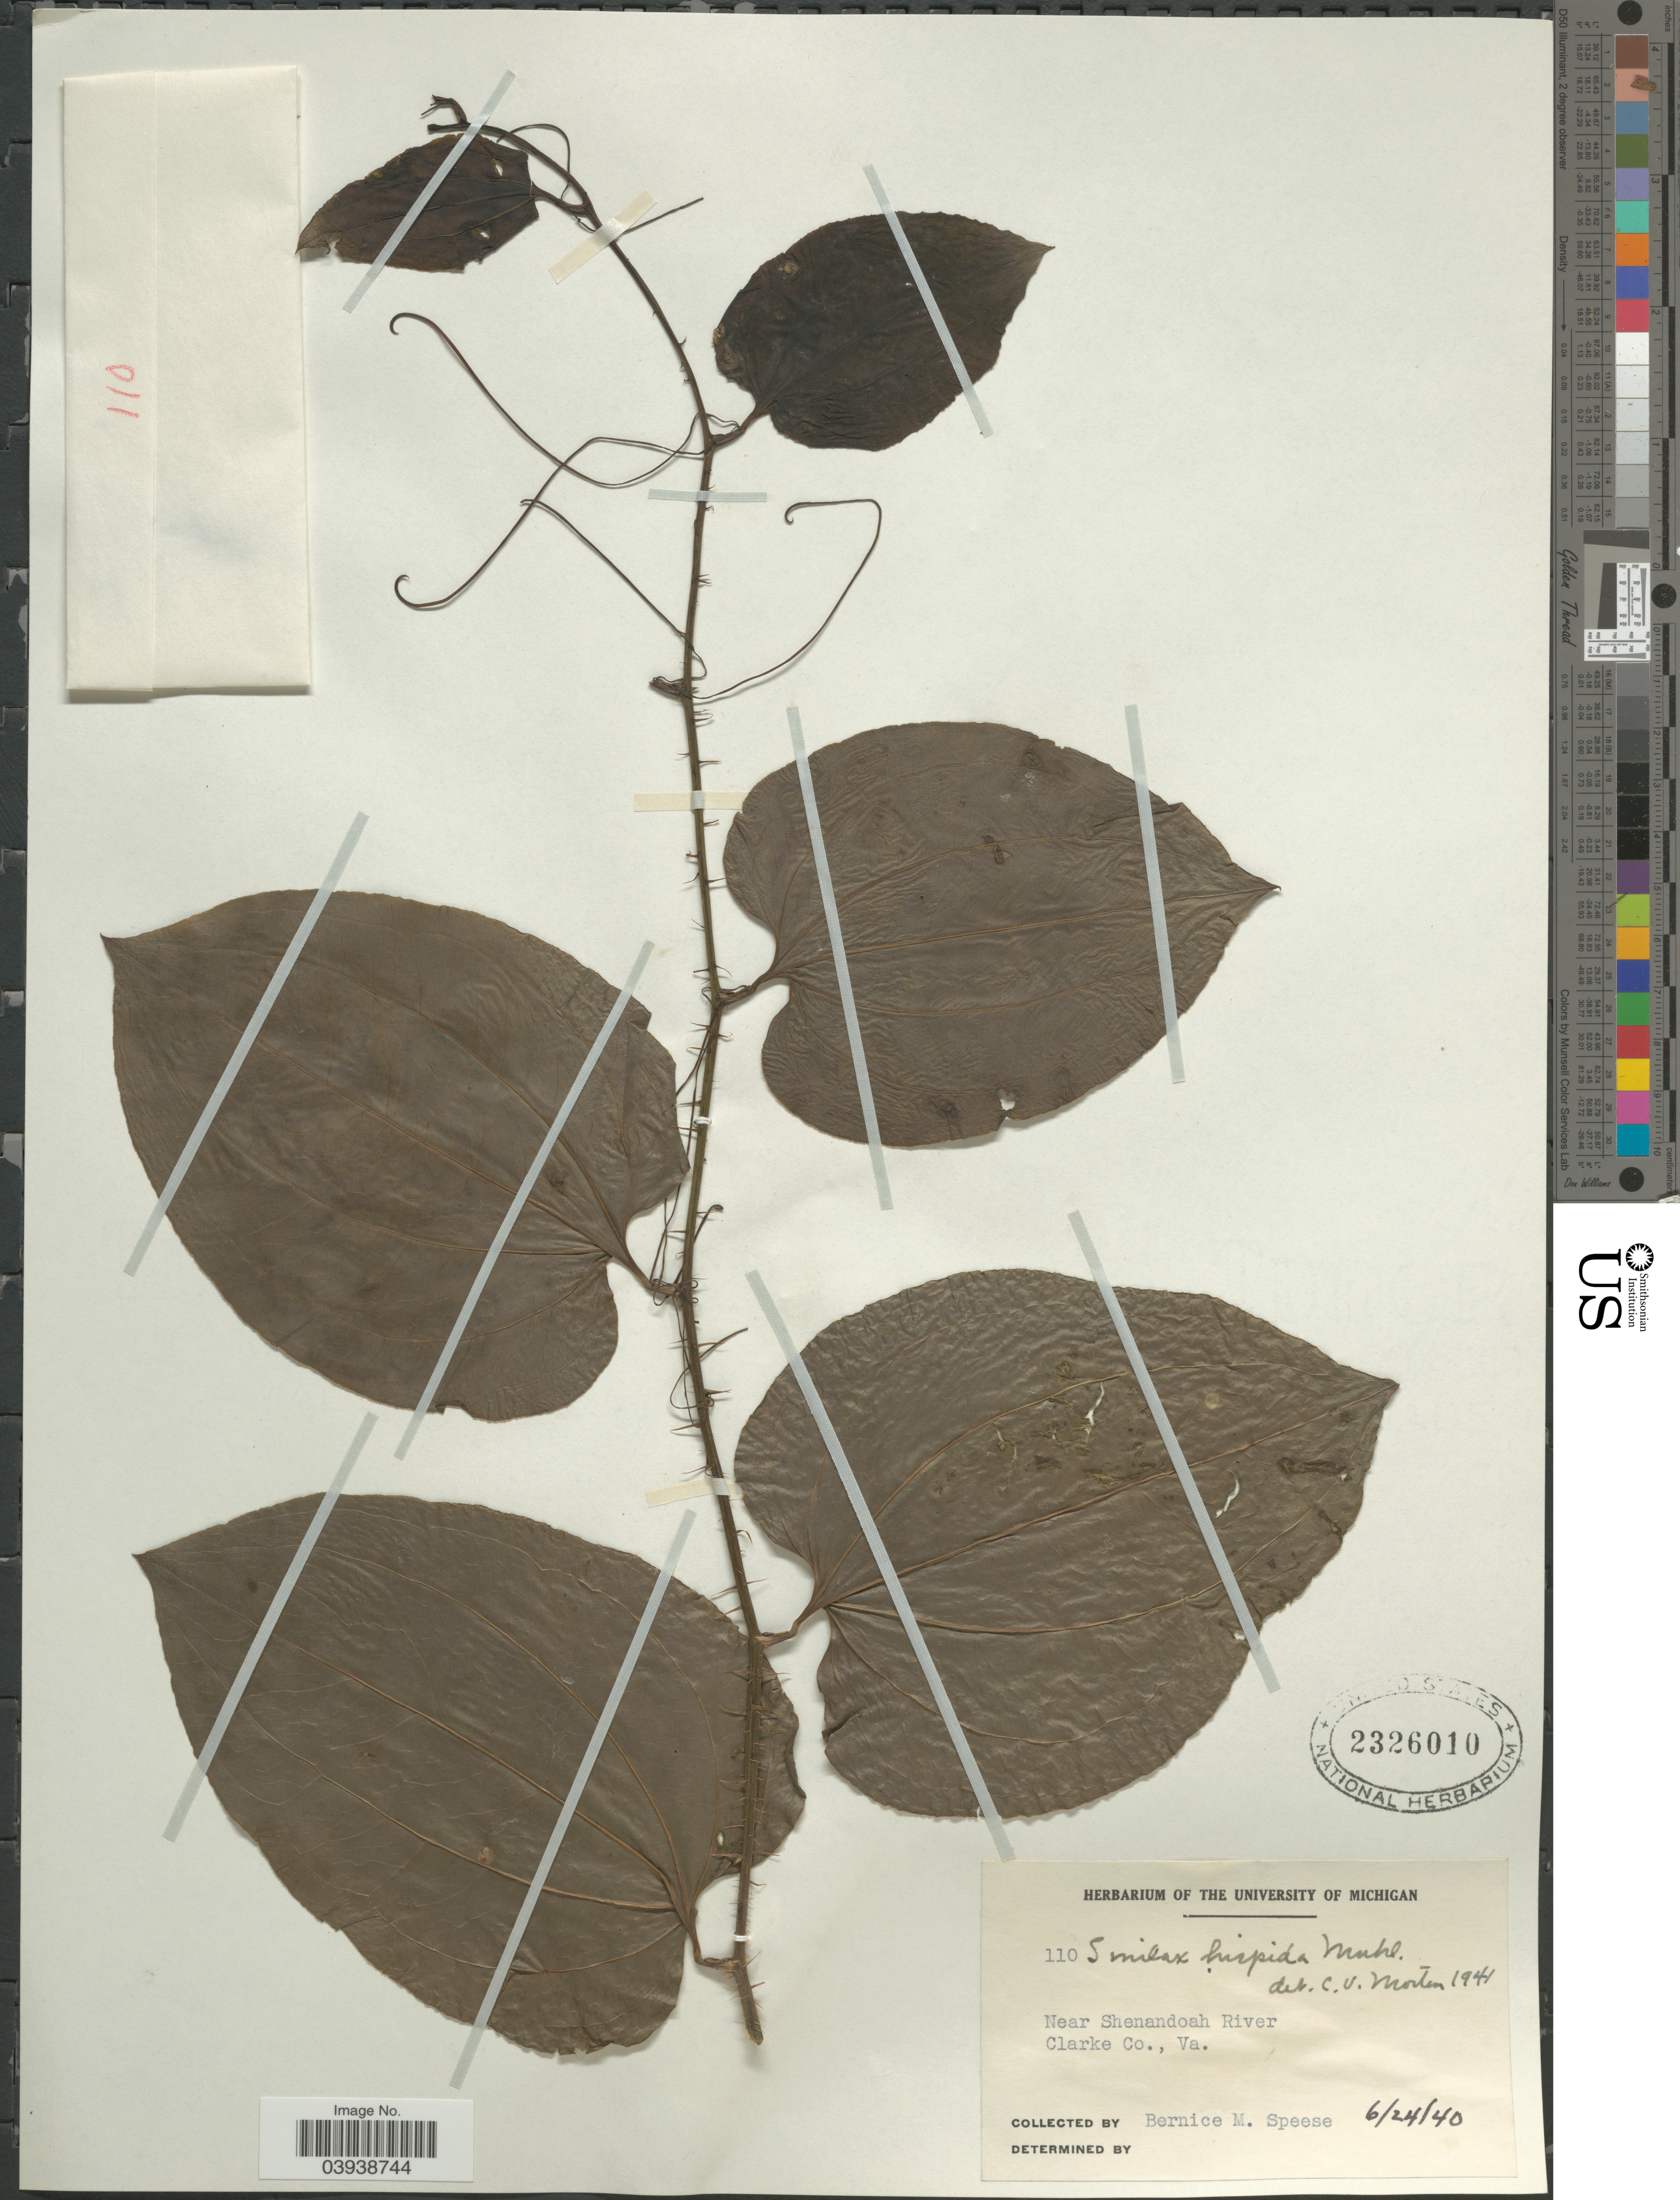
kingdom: Plantae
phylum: Tracheophyta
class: Liliopsida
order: Liliales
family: Smilacaceae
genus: Smilax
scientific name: Smilax hispida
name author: Raf.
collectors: B. Speese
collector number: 110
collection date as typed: Transcribed d/m/y: 24/6/40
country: United States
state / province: Virginia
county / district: Clarke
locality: Near Shenandoah River. Clarke Co.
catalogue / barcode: US 2326010